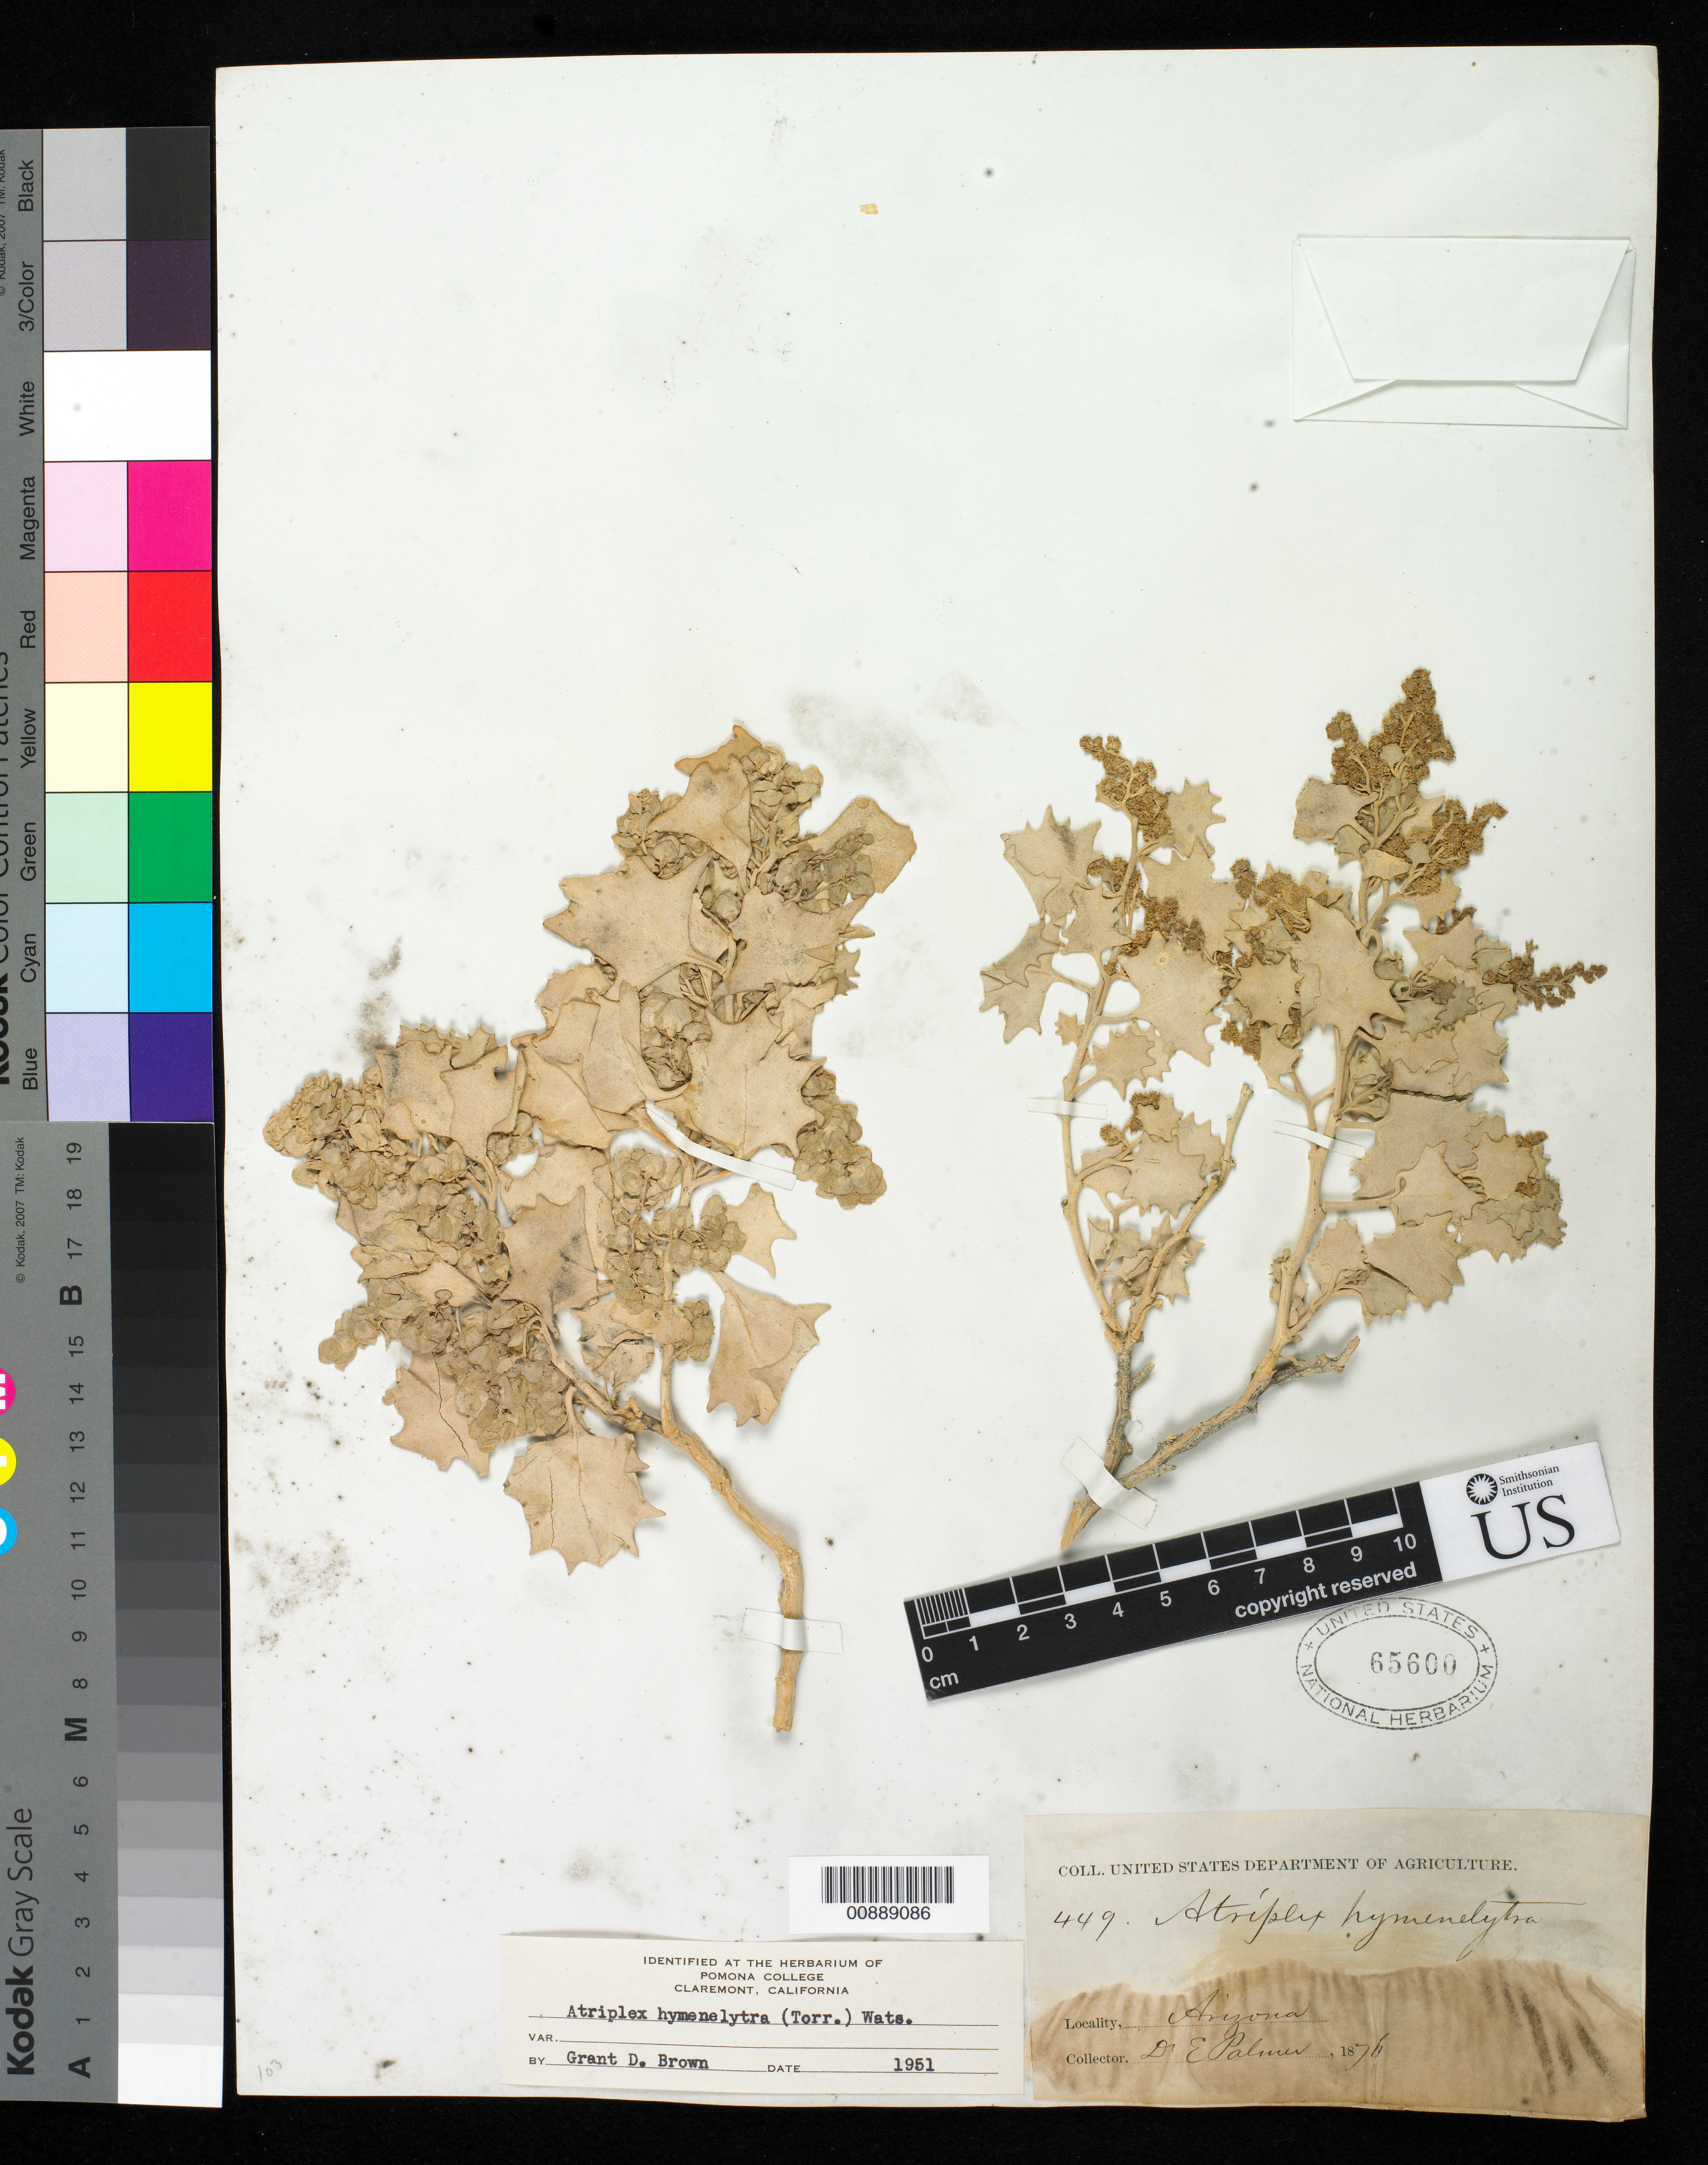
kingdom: Plantae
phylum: Tracheophyta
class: Magnoliopsida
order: Caryophyllales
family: Amaranthaceae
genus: Atriplex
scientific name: Atriplex hymenelytra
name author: (Torr.) S. Watson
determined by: Brown, G. D.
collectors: E. Palmer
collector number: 449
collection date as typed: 1876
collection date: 1876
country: United States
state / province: Arizona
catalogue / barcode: US 65600